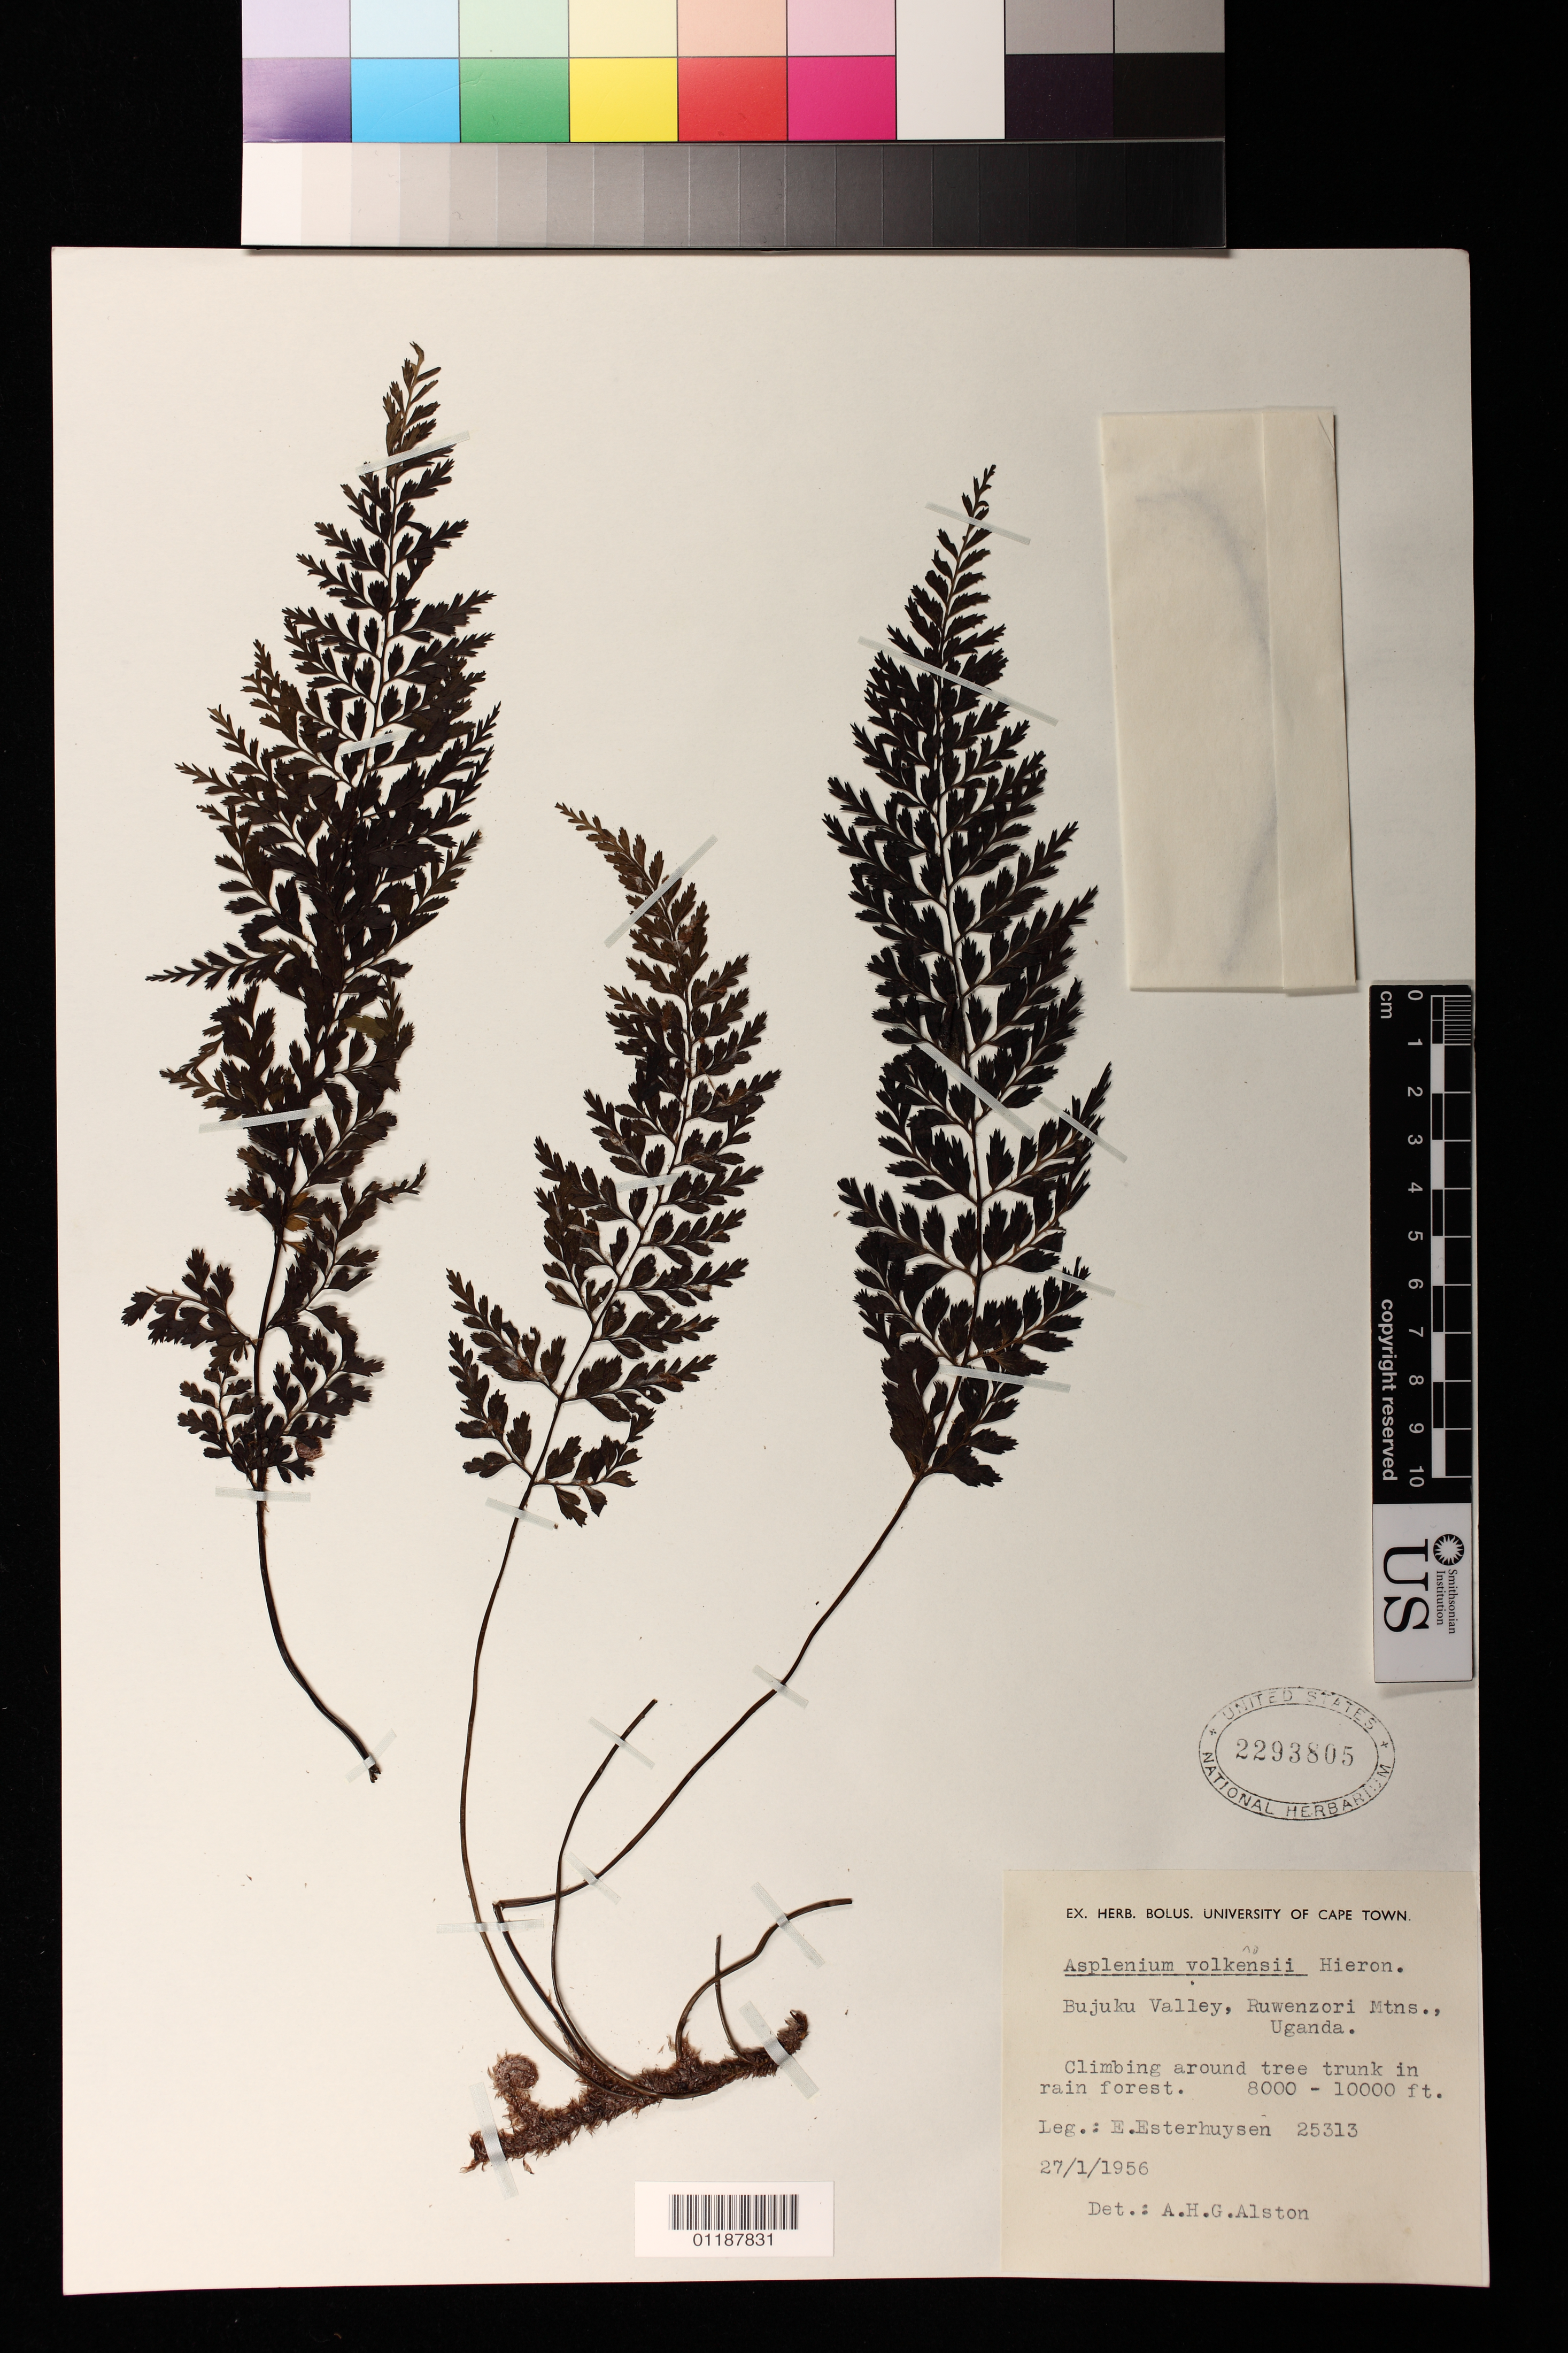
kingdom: Plantae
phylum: Tracheophyta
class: Polypodiopsida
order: Polypodiales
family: Aspleniaceae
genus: Asplenium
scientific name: Asplenium volkensii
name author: Hieron.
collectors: E. E. Esterhuysen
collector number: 25313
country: Uganda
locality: Bujuku Valley, Ruwenzori Mts.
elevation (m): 2438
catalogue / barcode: US 2293805